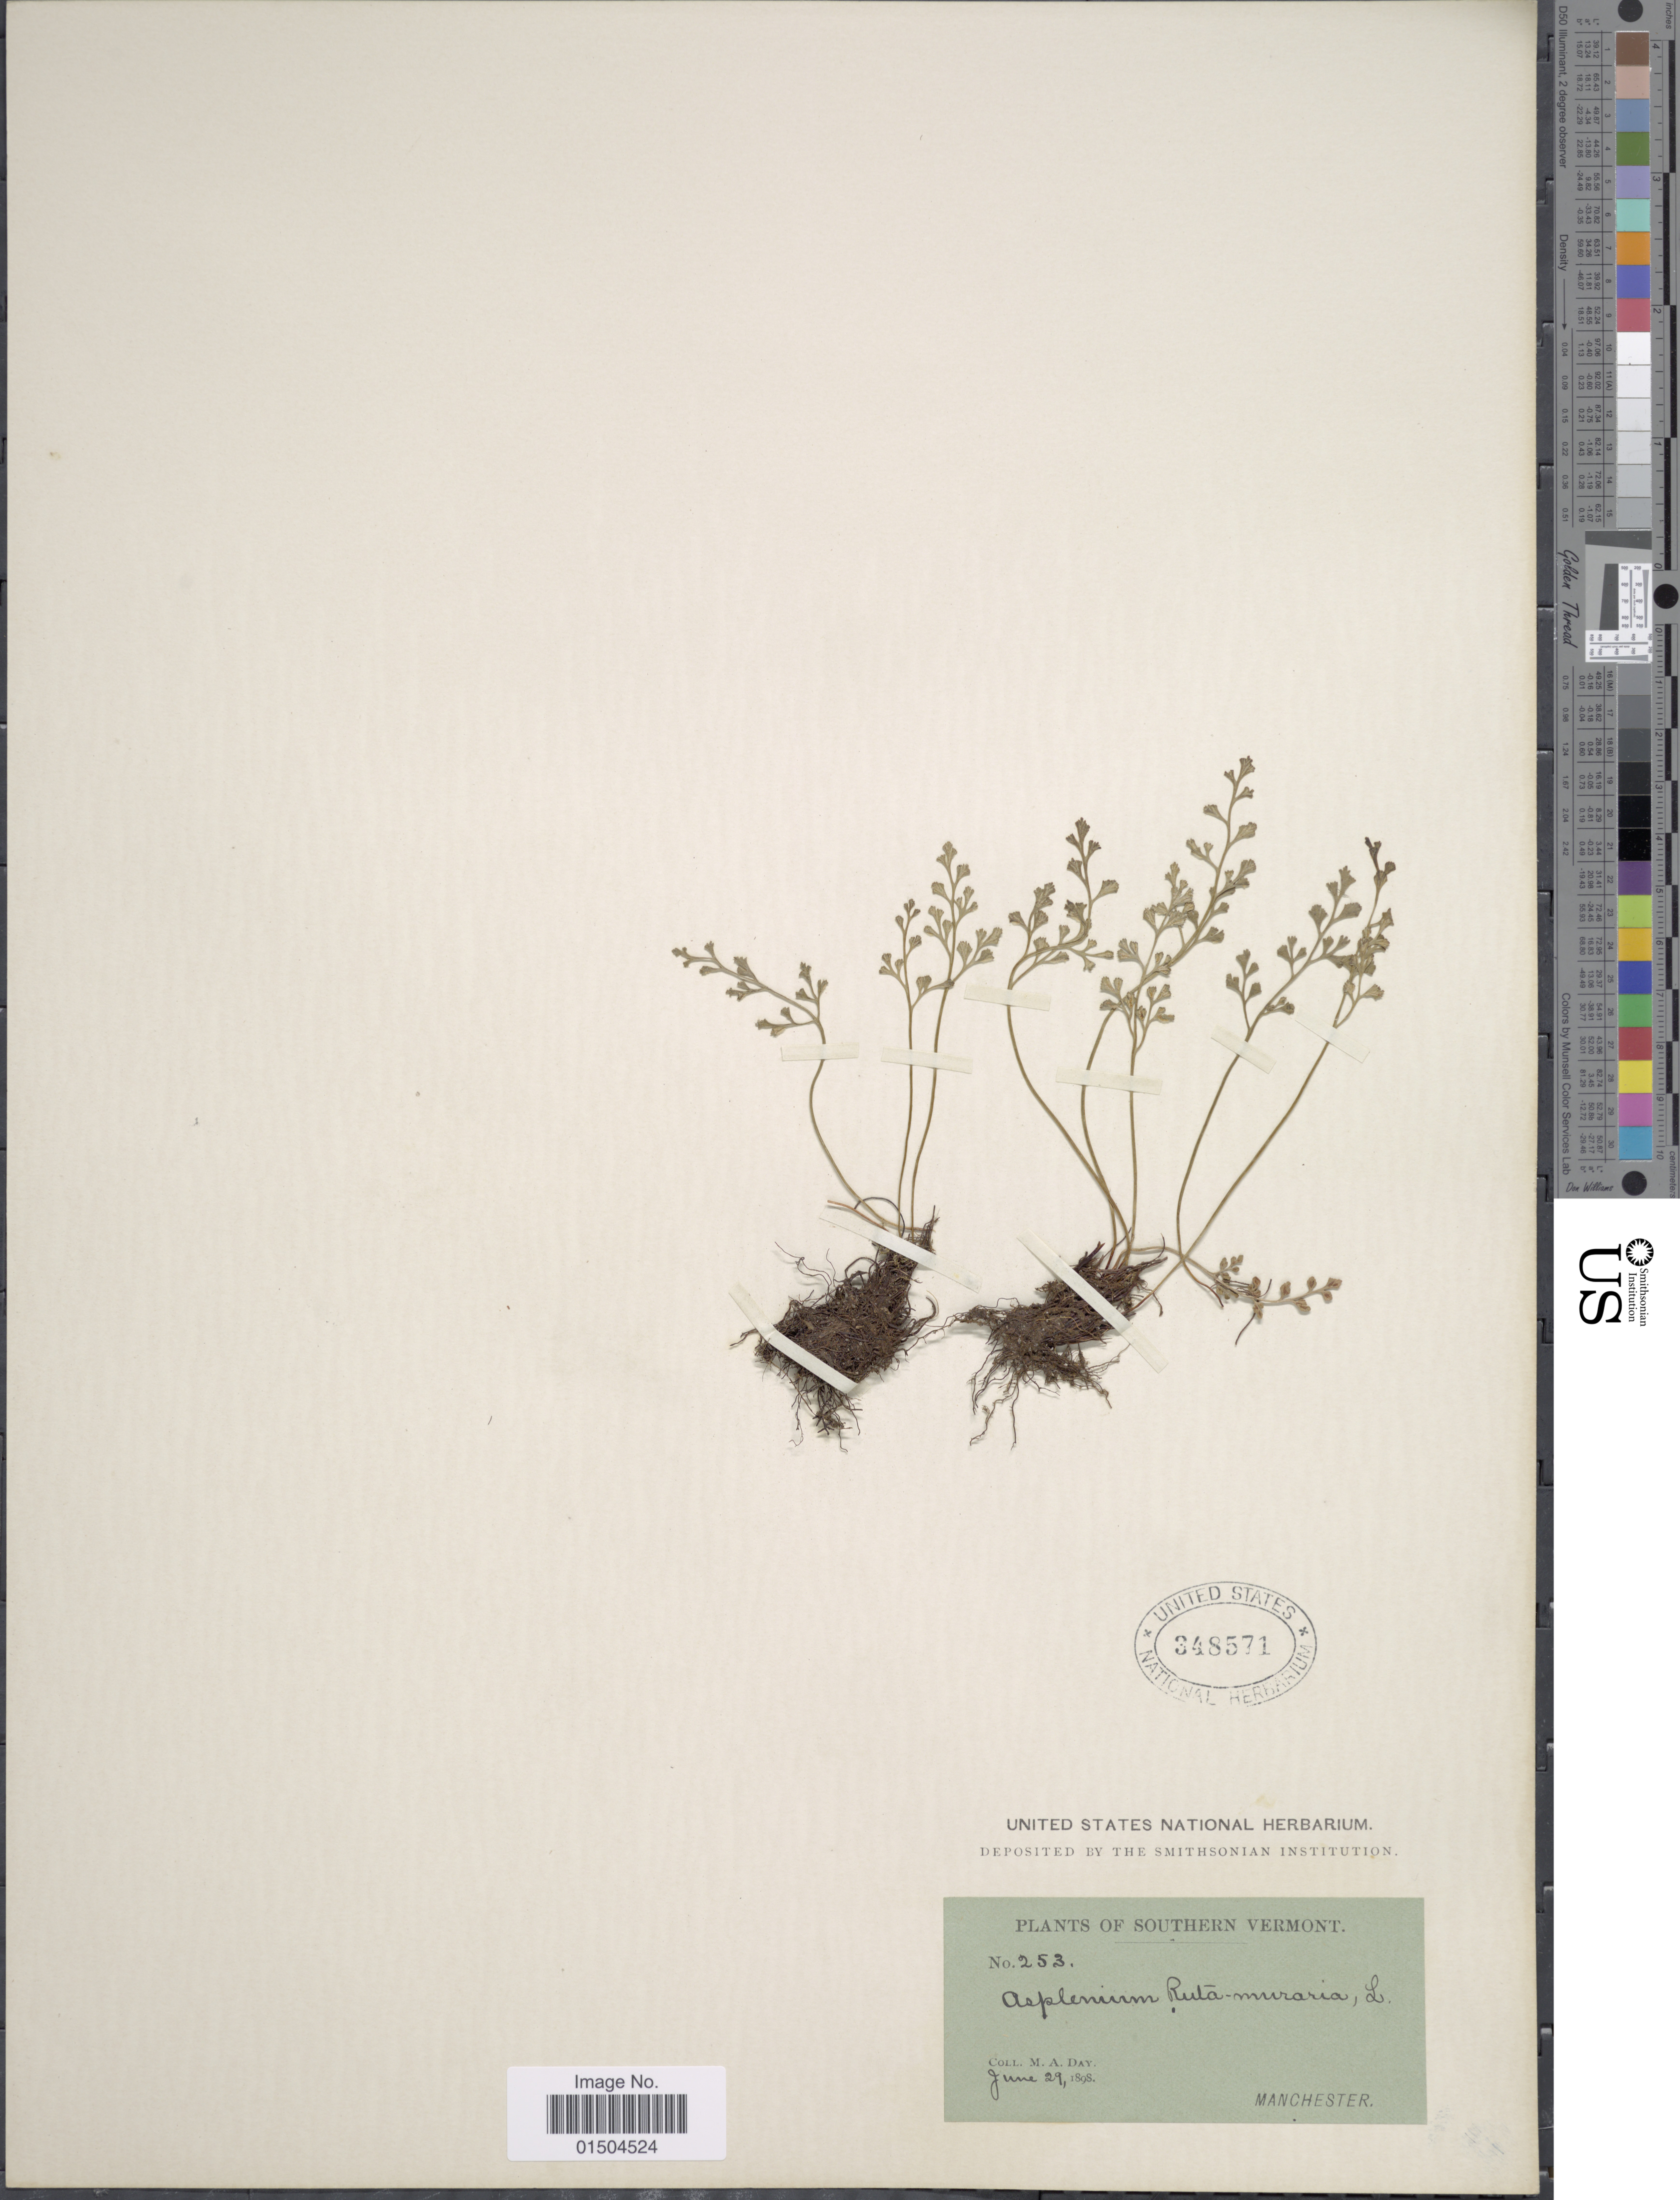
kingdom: Plantae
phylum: Tracheophyta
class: Polypodiopsida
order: Polypodiales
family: Aspleniaceae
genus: Asplenium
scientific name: Asplenium ruta-muraria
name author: L.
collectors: M. Day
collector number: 253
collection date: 1898-06-29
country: United States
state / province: Vermont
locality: Southern Vermont.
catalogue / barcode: US 348571